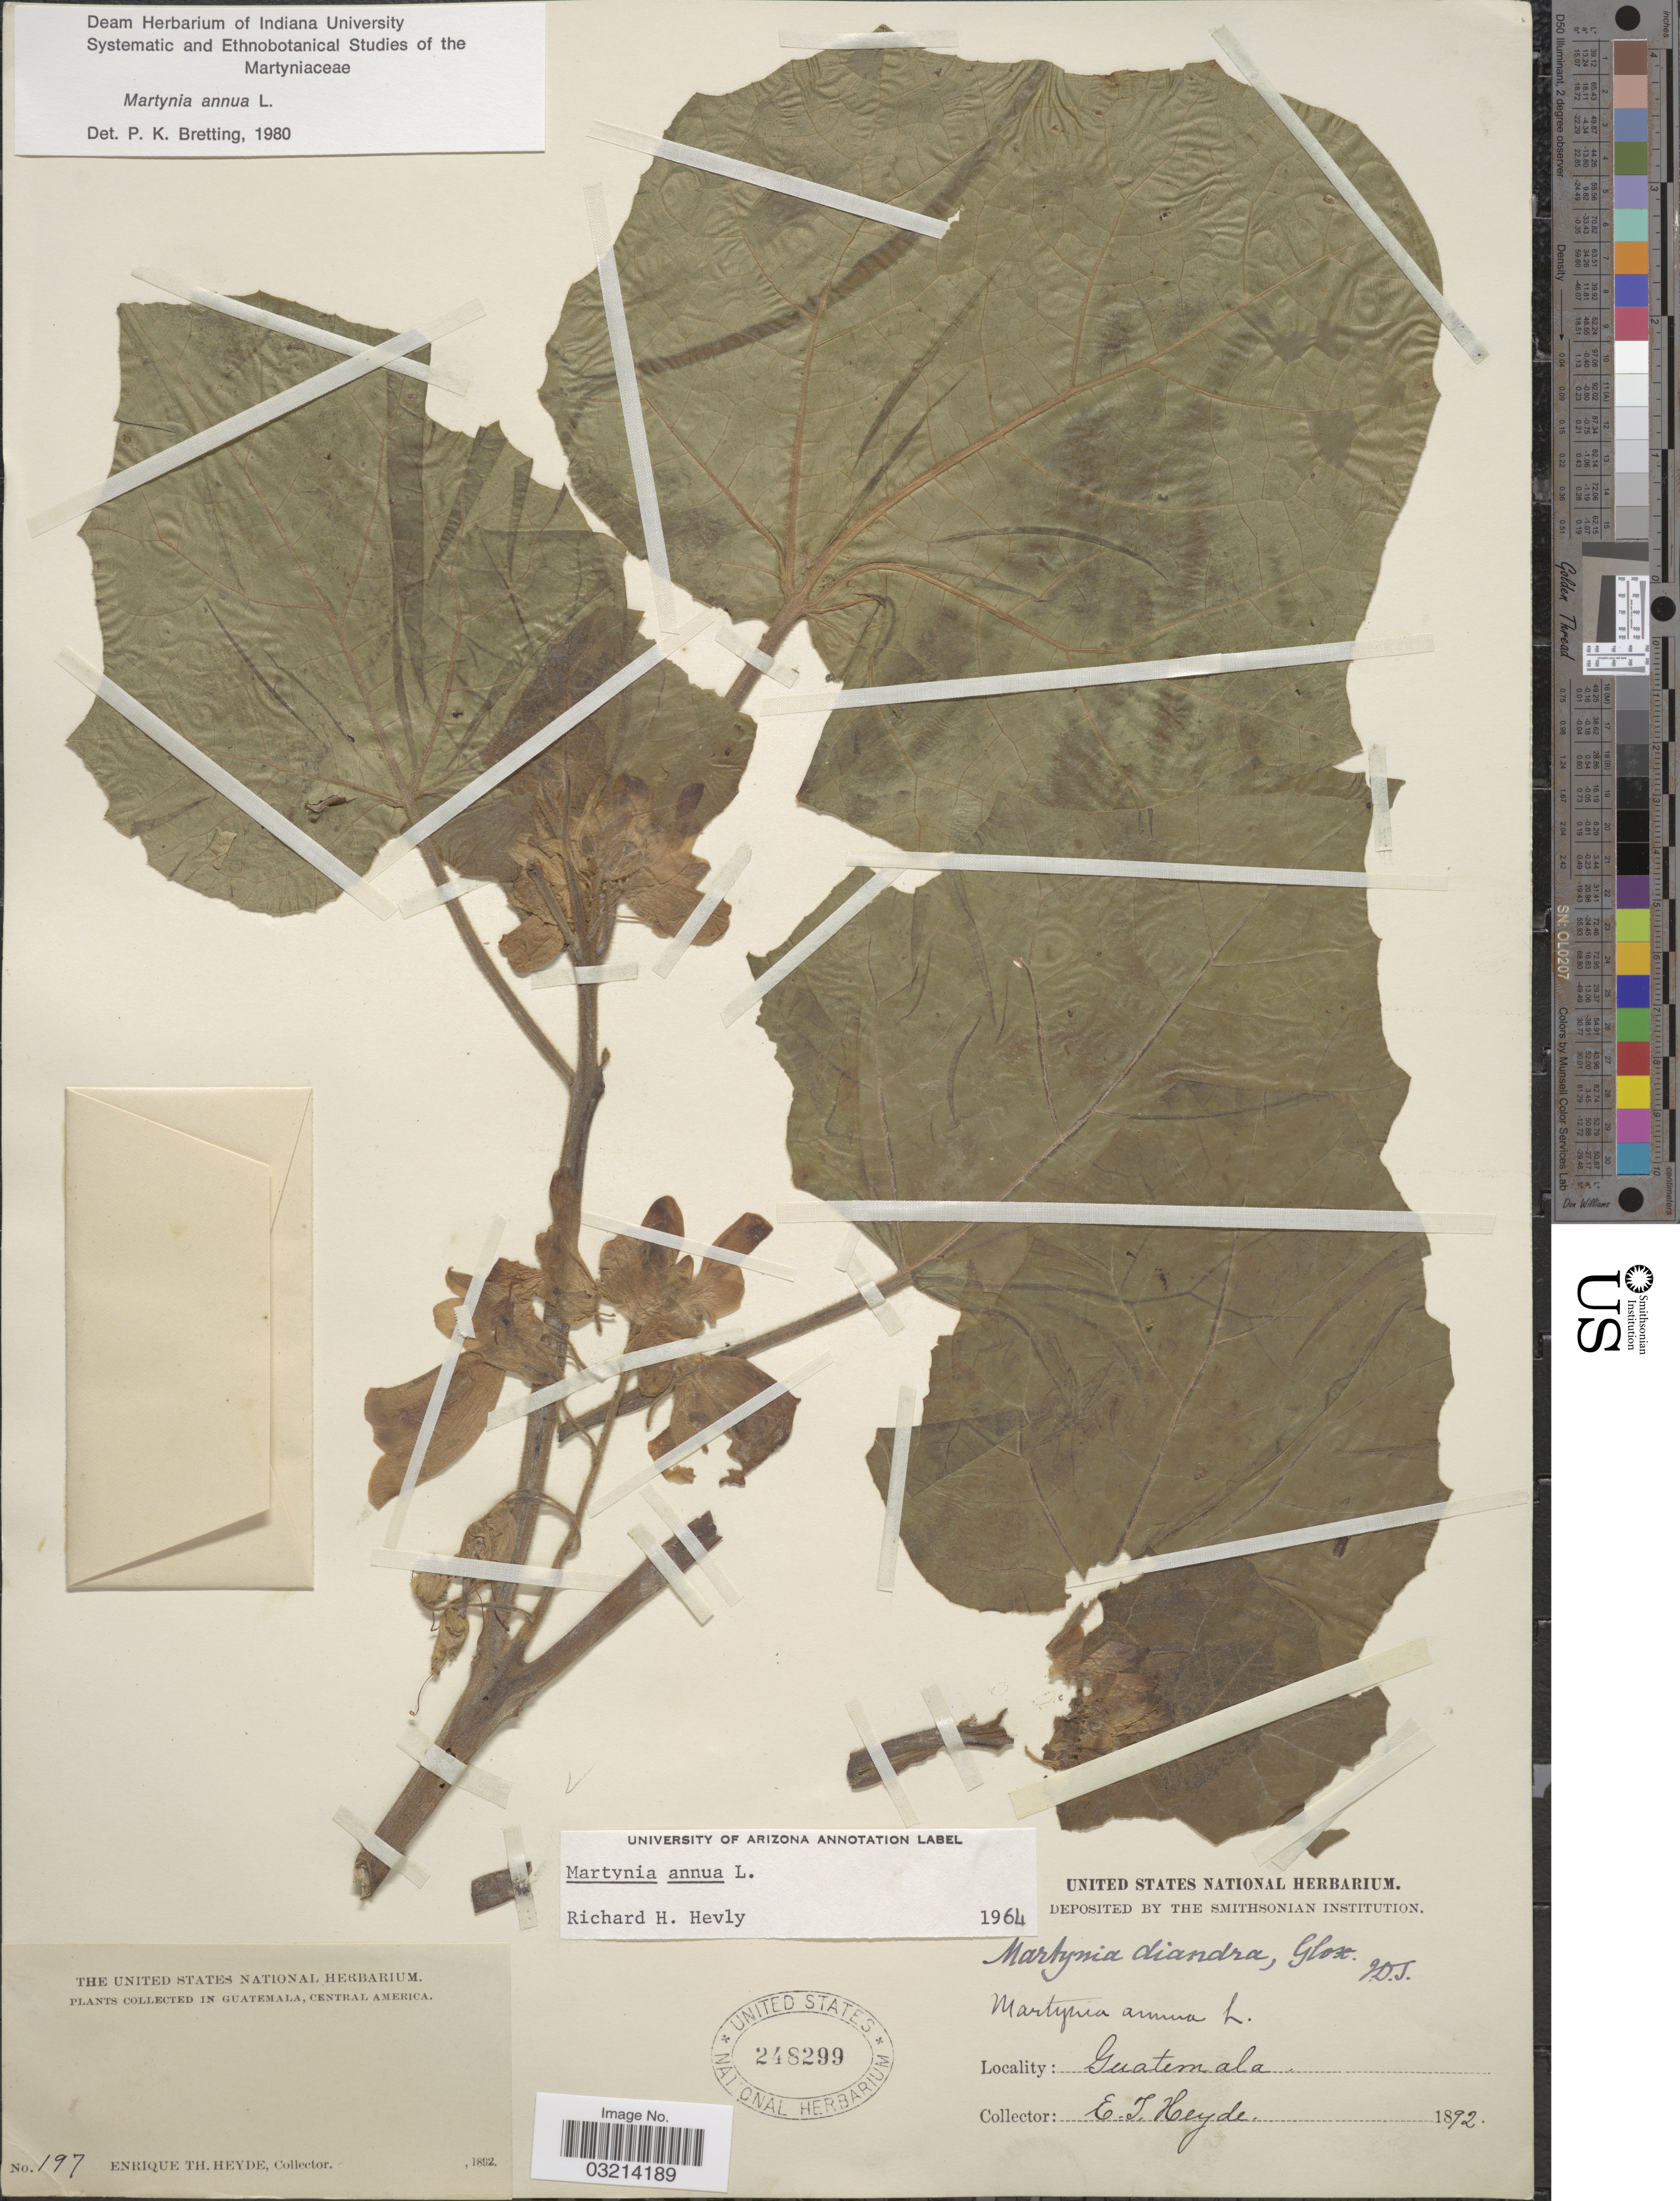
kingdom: Plantae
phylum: Tracheophyta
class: Magnoliopsida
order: Lamiales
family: Martyniaceae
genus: Martynia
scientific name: Martynia annua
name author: L.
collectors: E. T. Heyde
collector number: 197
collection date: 1892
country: Guatemala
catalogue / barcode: US 248299